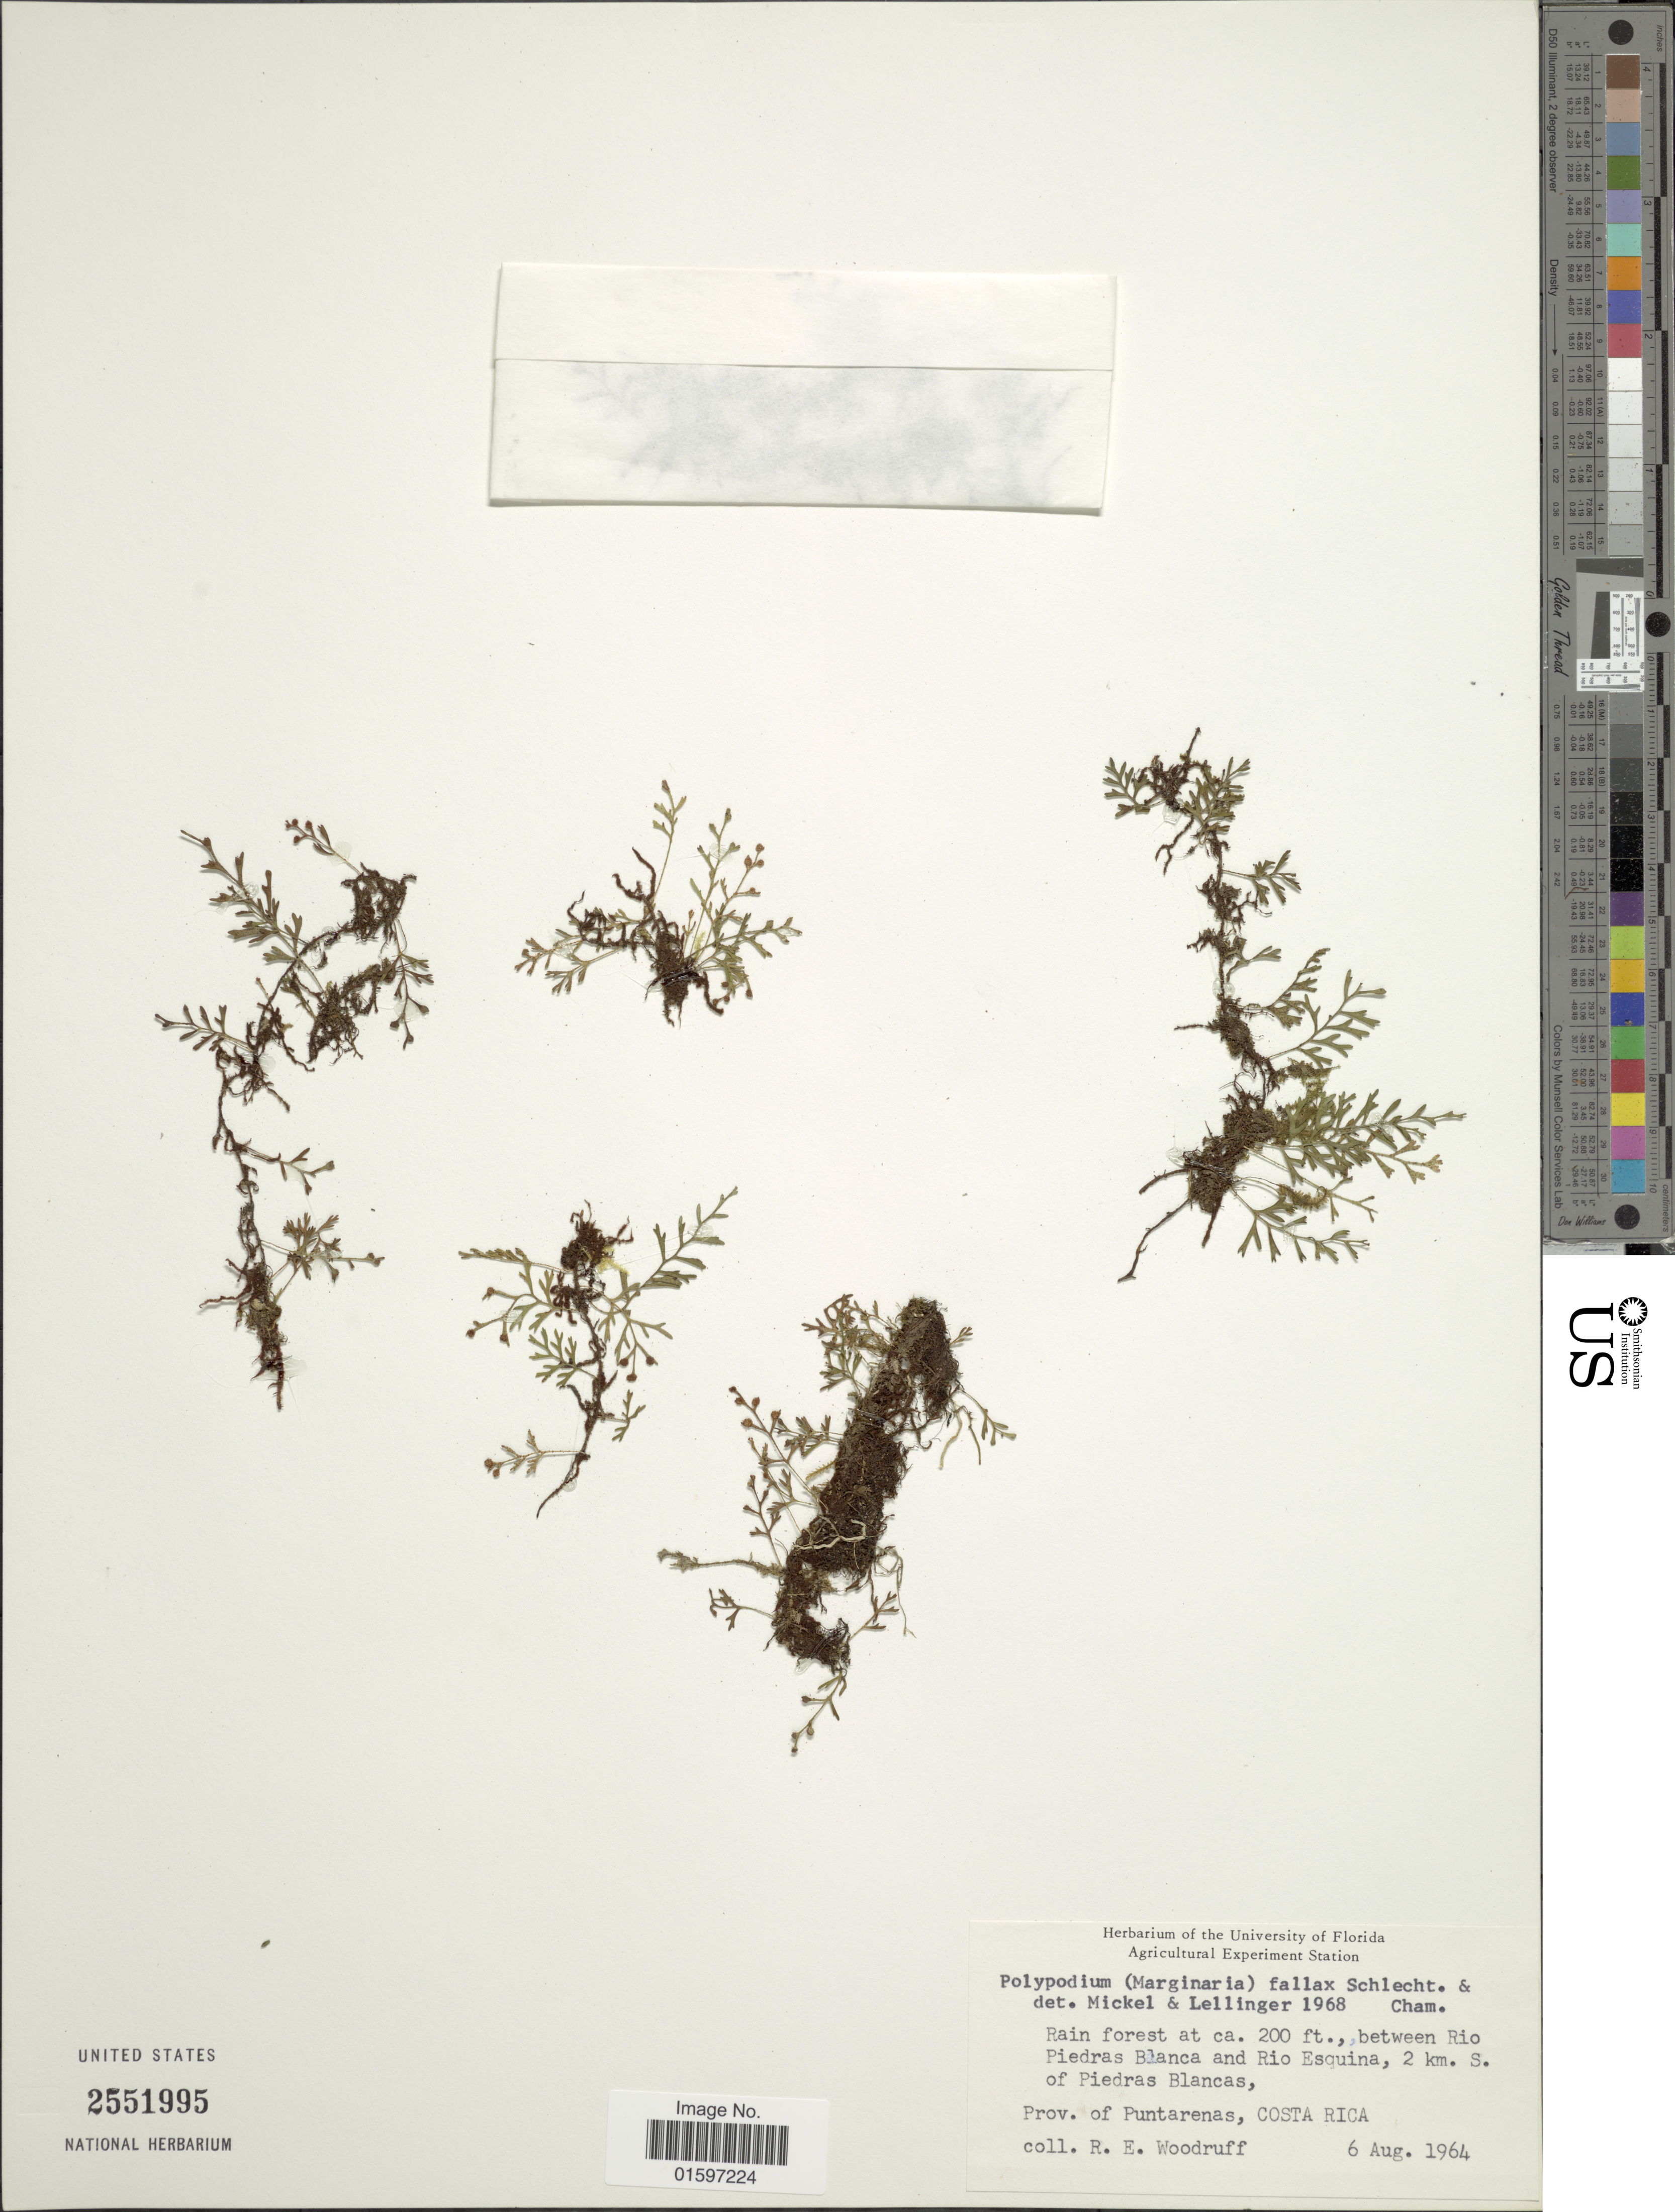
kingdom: Plantae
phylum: Tracheophyta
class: Polypodiopsida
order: Polypodiales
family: Polypodiaceae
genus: Pleopeltis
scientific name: Pleopeltis fallax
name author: (Schltdl. & Cham.) Mickel & Beitel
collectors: R. Woodruff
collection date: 1964-08-06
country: Costa Rica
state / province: Puntarenas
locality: Rain forest, between Rio Piedras Blanca and Rio Esquina, 2 km. S. of Piedras Blancas, Prov. of Puntarenas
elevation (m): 61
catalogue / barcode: US 2551995